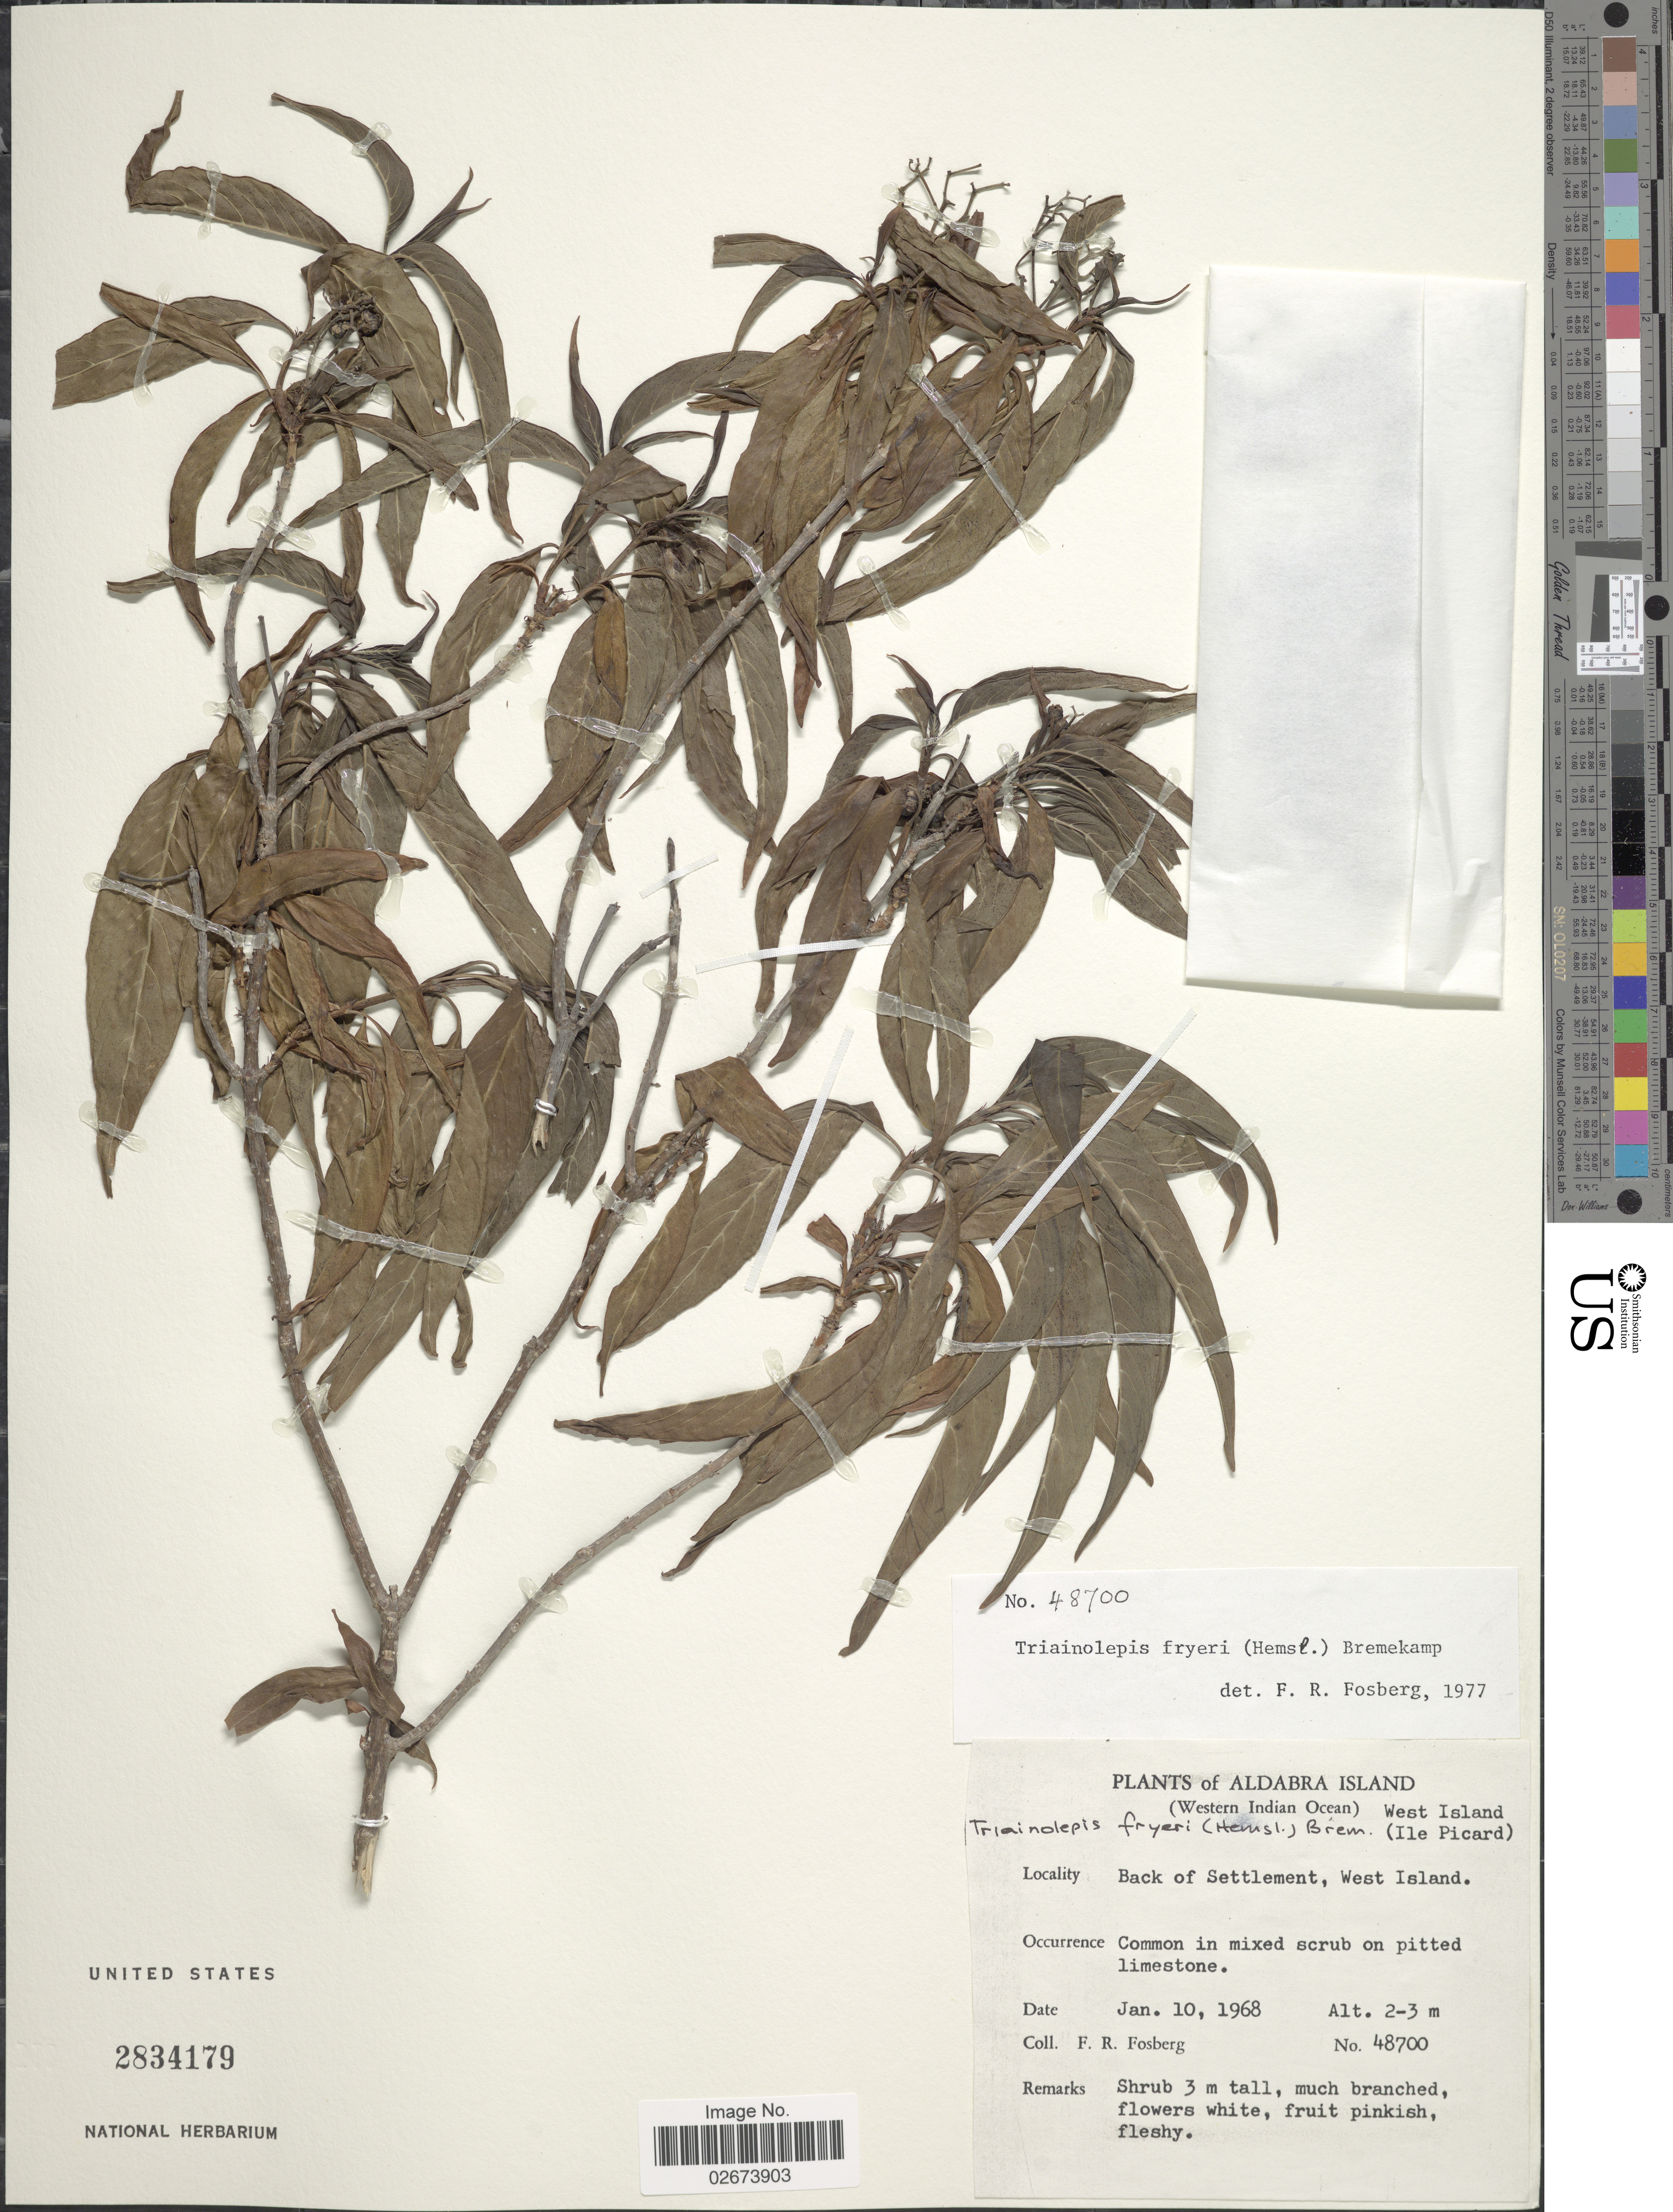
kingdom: Plantae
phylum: Tracheophyta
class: Magnoliopsida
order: Gentianales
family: Rubiaceae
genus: Triainolepis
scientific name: Triainolepis fryeri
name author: (Hemsl.) Bremek.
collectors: F. R. Fosberg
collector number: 48700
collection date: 1968-01-10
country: Seychelles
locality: Aldabra Island. (Western Indian Ocean) West Island. (Ile Picard). Back of Settlement, West Island.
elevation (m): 2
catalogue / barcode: US 2834179